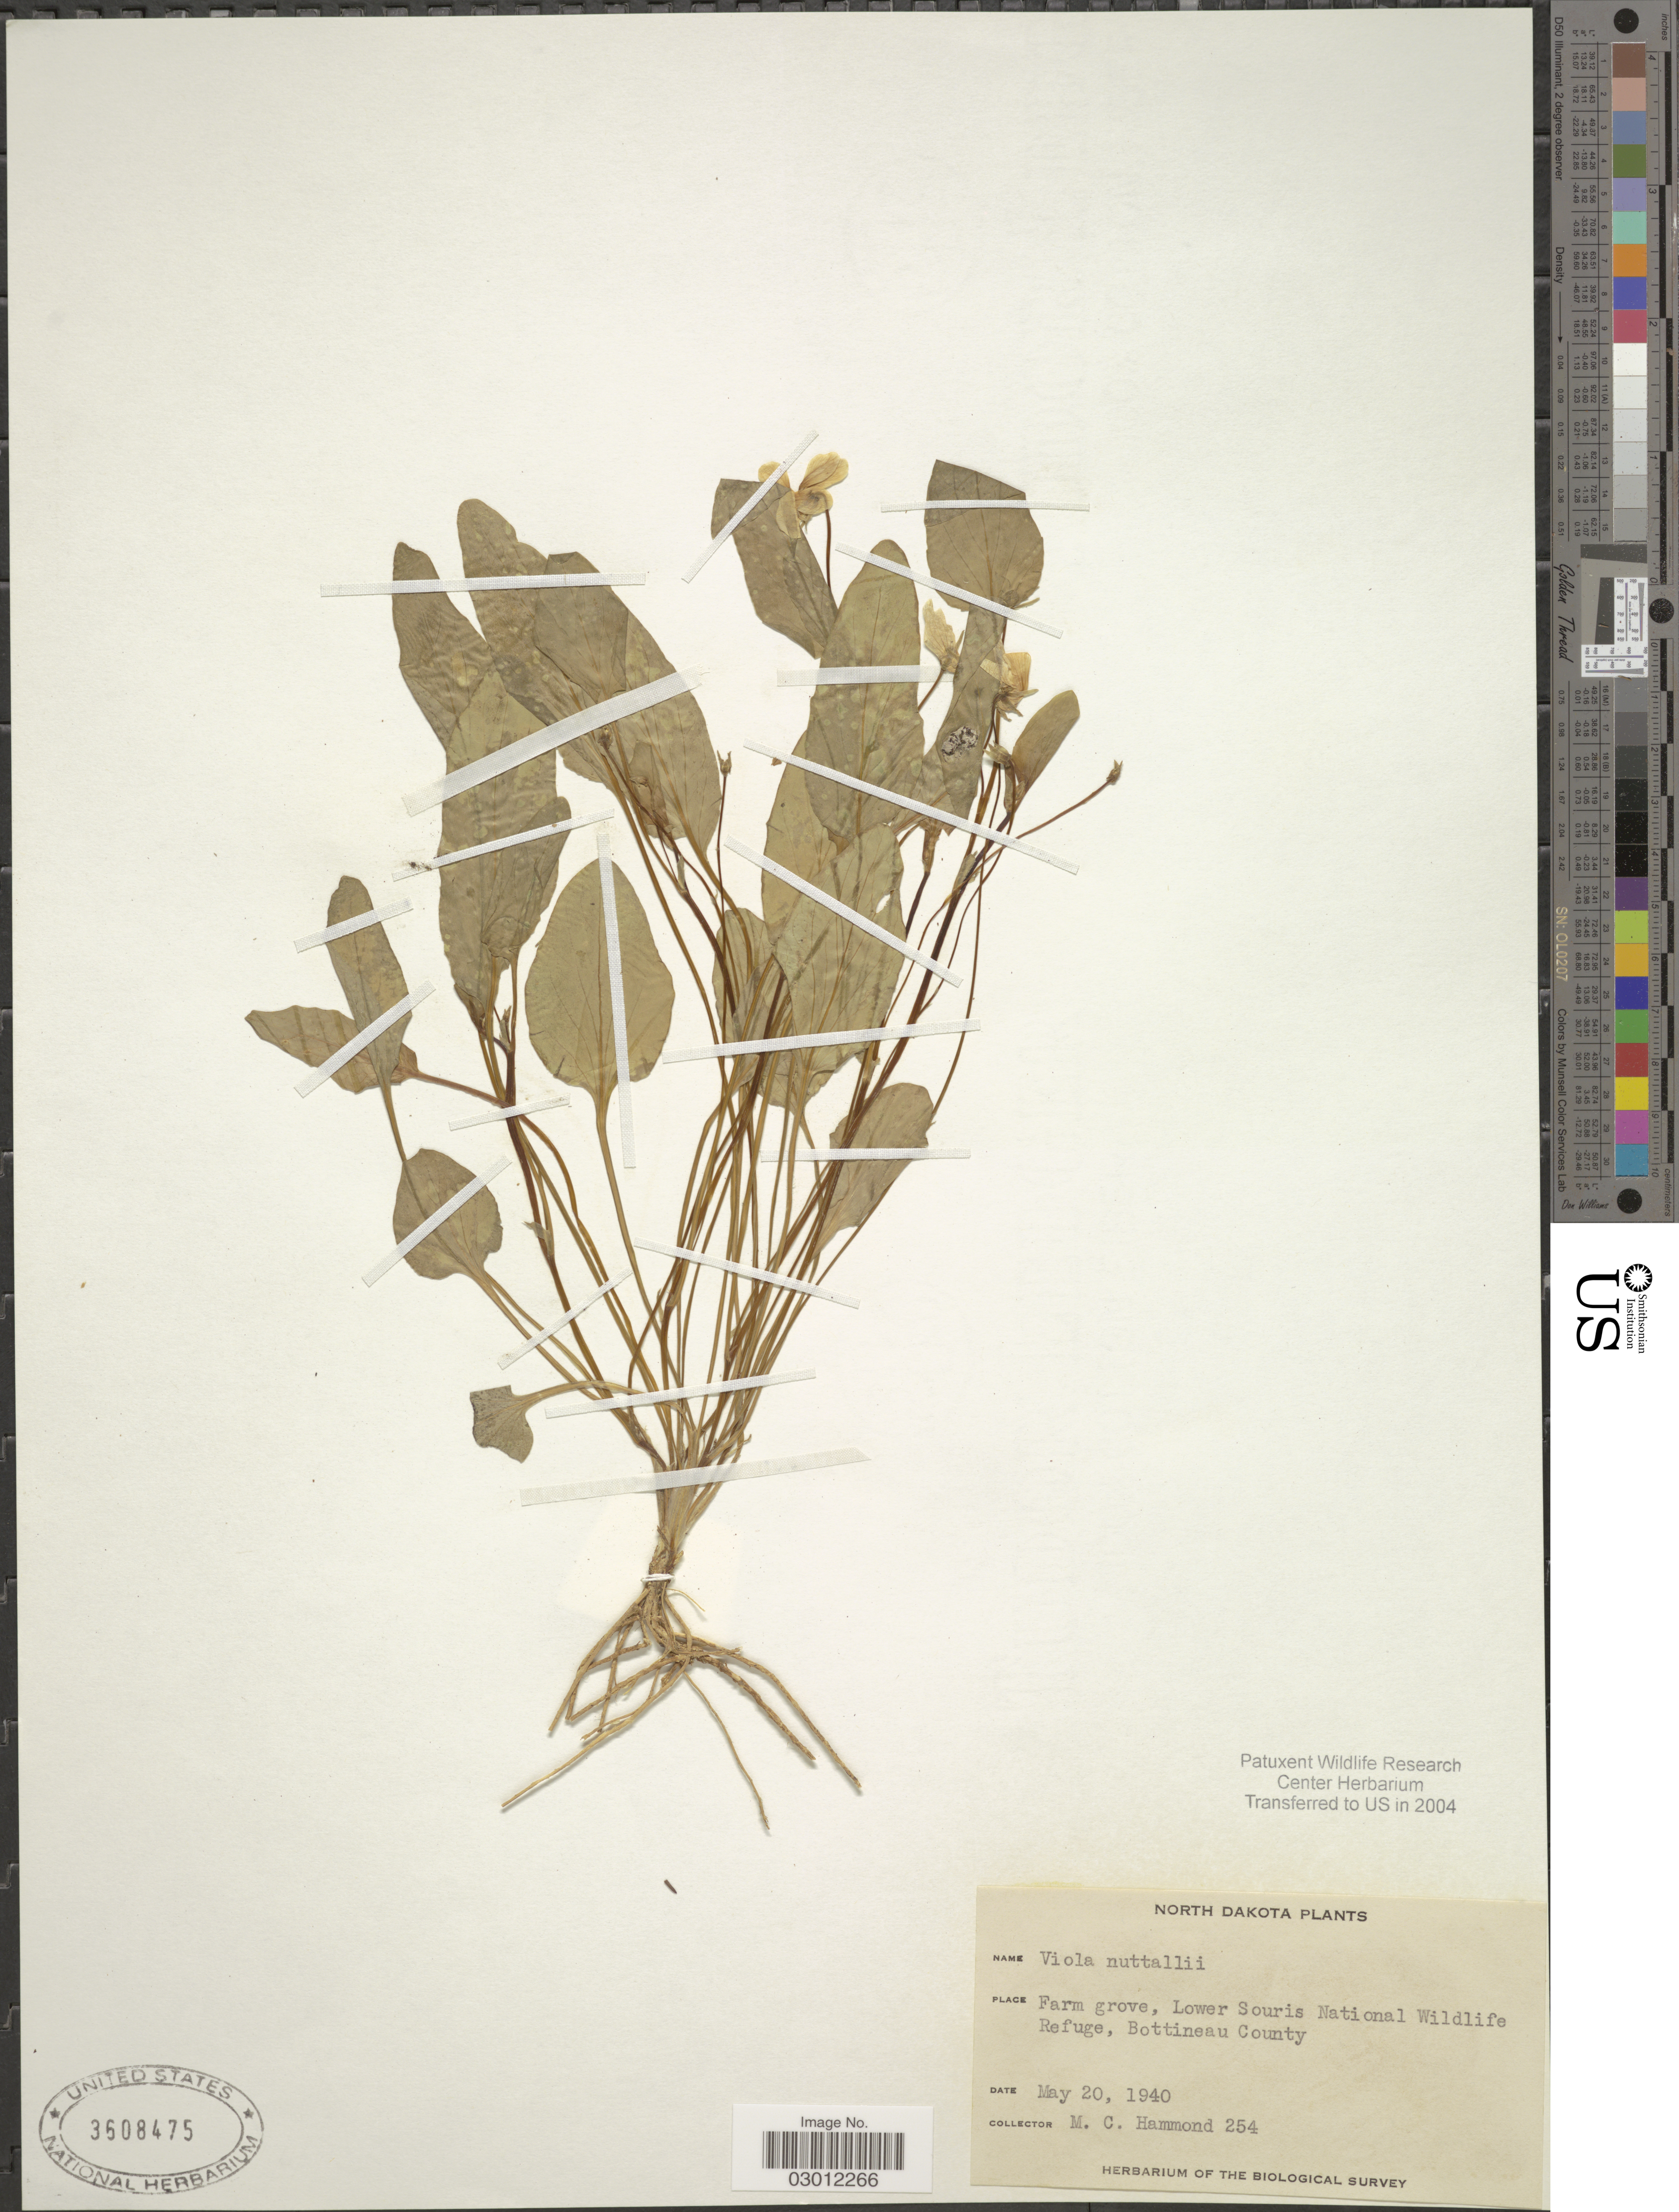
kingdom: Plantae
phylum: Tracheophyta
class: Magnoliopsida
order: Malpighiales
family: Violaceae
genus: Viola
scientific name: Viola nuttallii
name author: Pursh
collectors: M. Hammond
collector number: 254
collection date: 1940-05-20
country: United States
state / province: North Dakota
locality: Farm grove, Lower Souris National Wildlife Refuge, Bottineau County.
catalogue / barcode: US 3608475